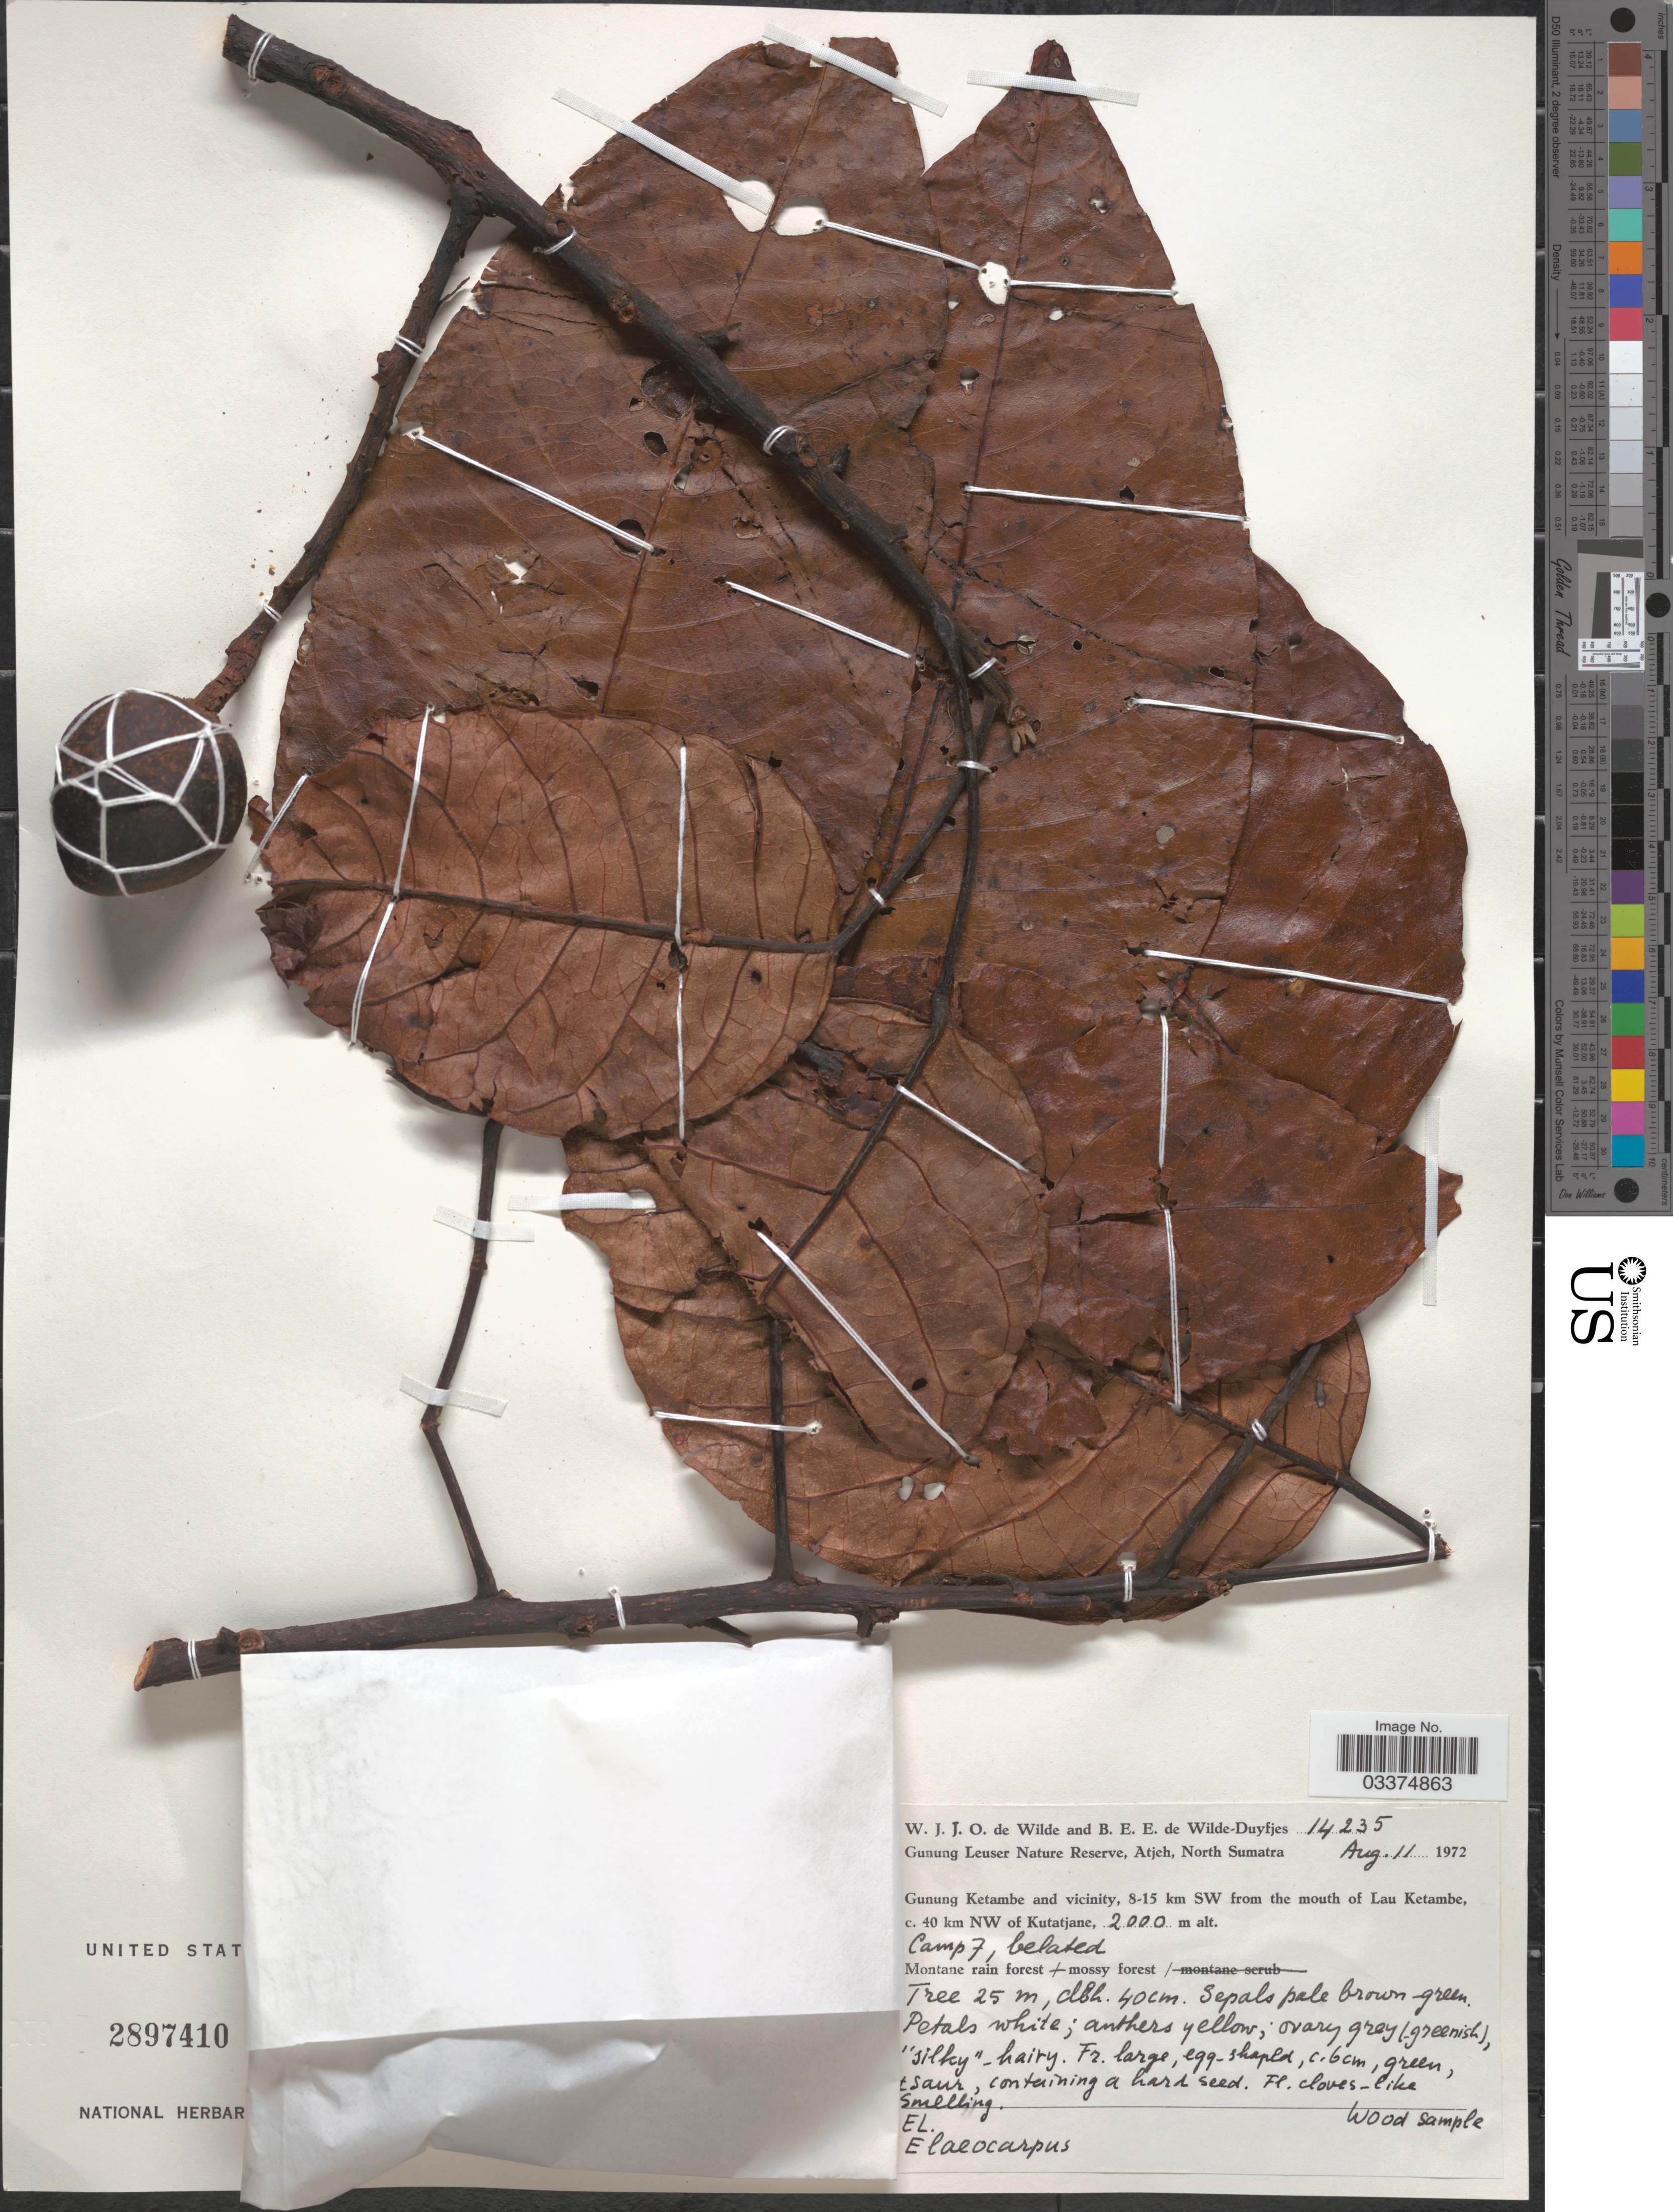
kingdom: Plantae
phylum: Tracheophyta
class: Magnoliopsida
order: Oxalidales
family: Elaeocarpaceae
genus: Elaeocarpus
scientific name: Elaeocarpus sp.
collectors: W. J. de Wilde & B. E. de Wilde-Duyfjes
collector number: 14235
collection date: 1972-08-11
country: Indonesia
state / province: Sumatra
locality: Gunung Leuser Nature Reserve, Atjeh, North Sumatra. Gunung Ketambe and vicinity. 8-15 km SW from the mouth of Lau Ketambe, c. 40 km NW of Kutatjane. Camp 7, belated [unsure placement].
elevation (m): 2000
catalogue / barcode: US 2897410